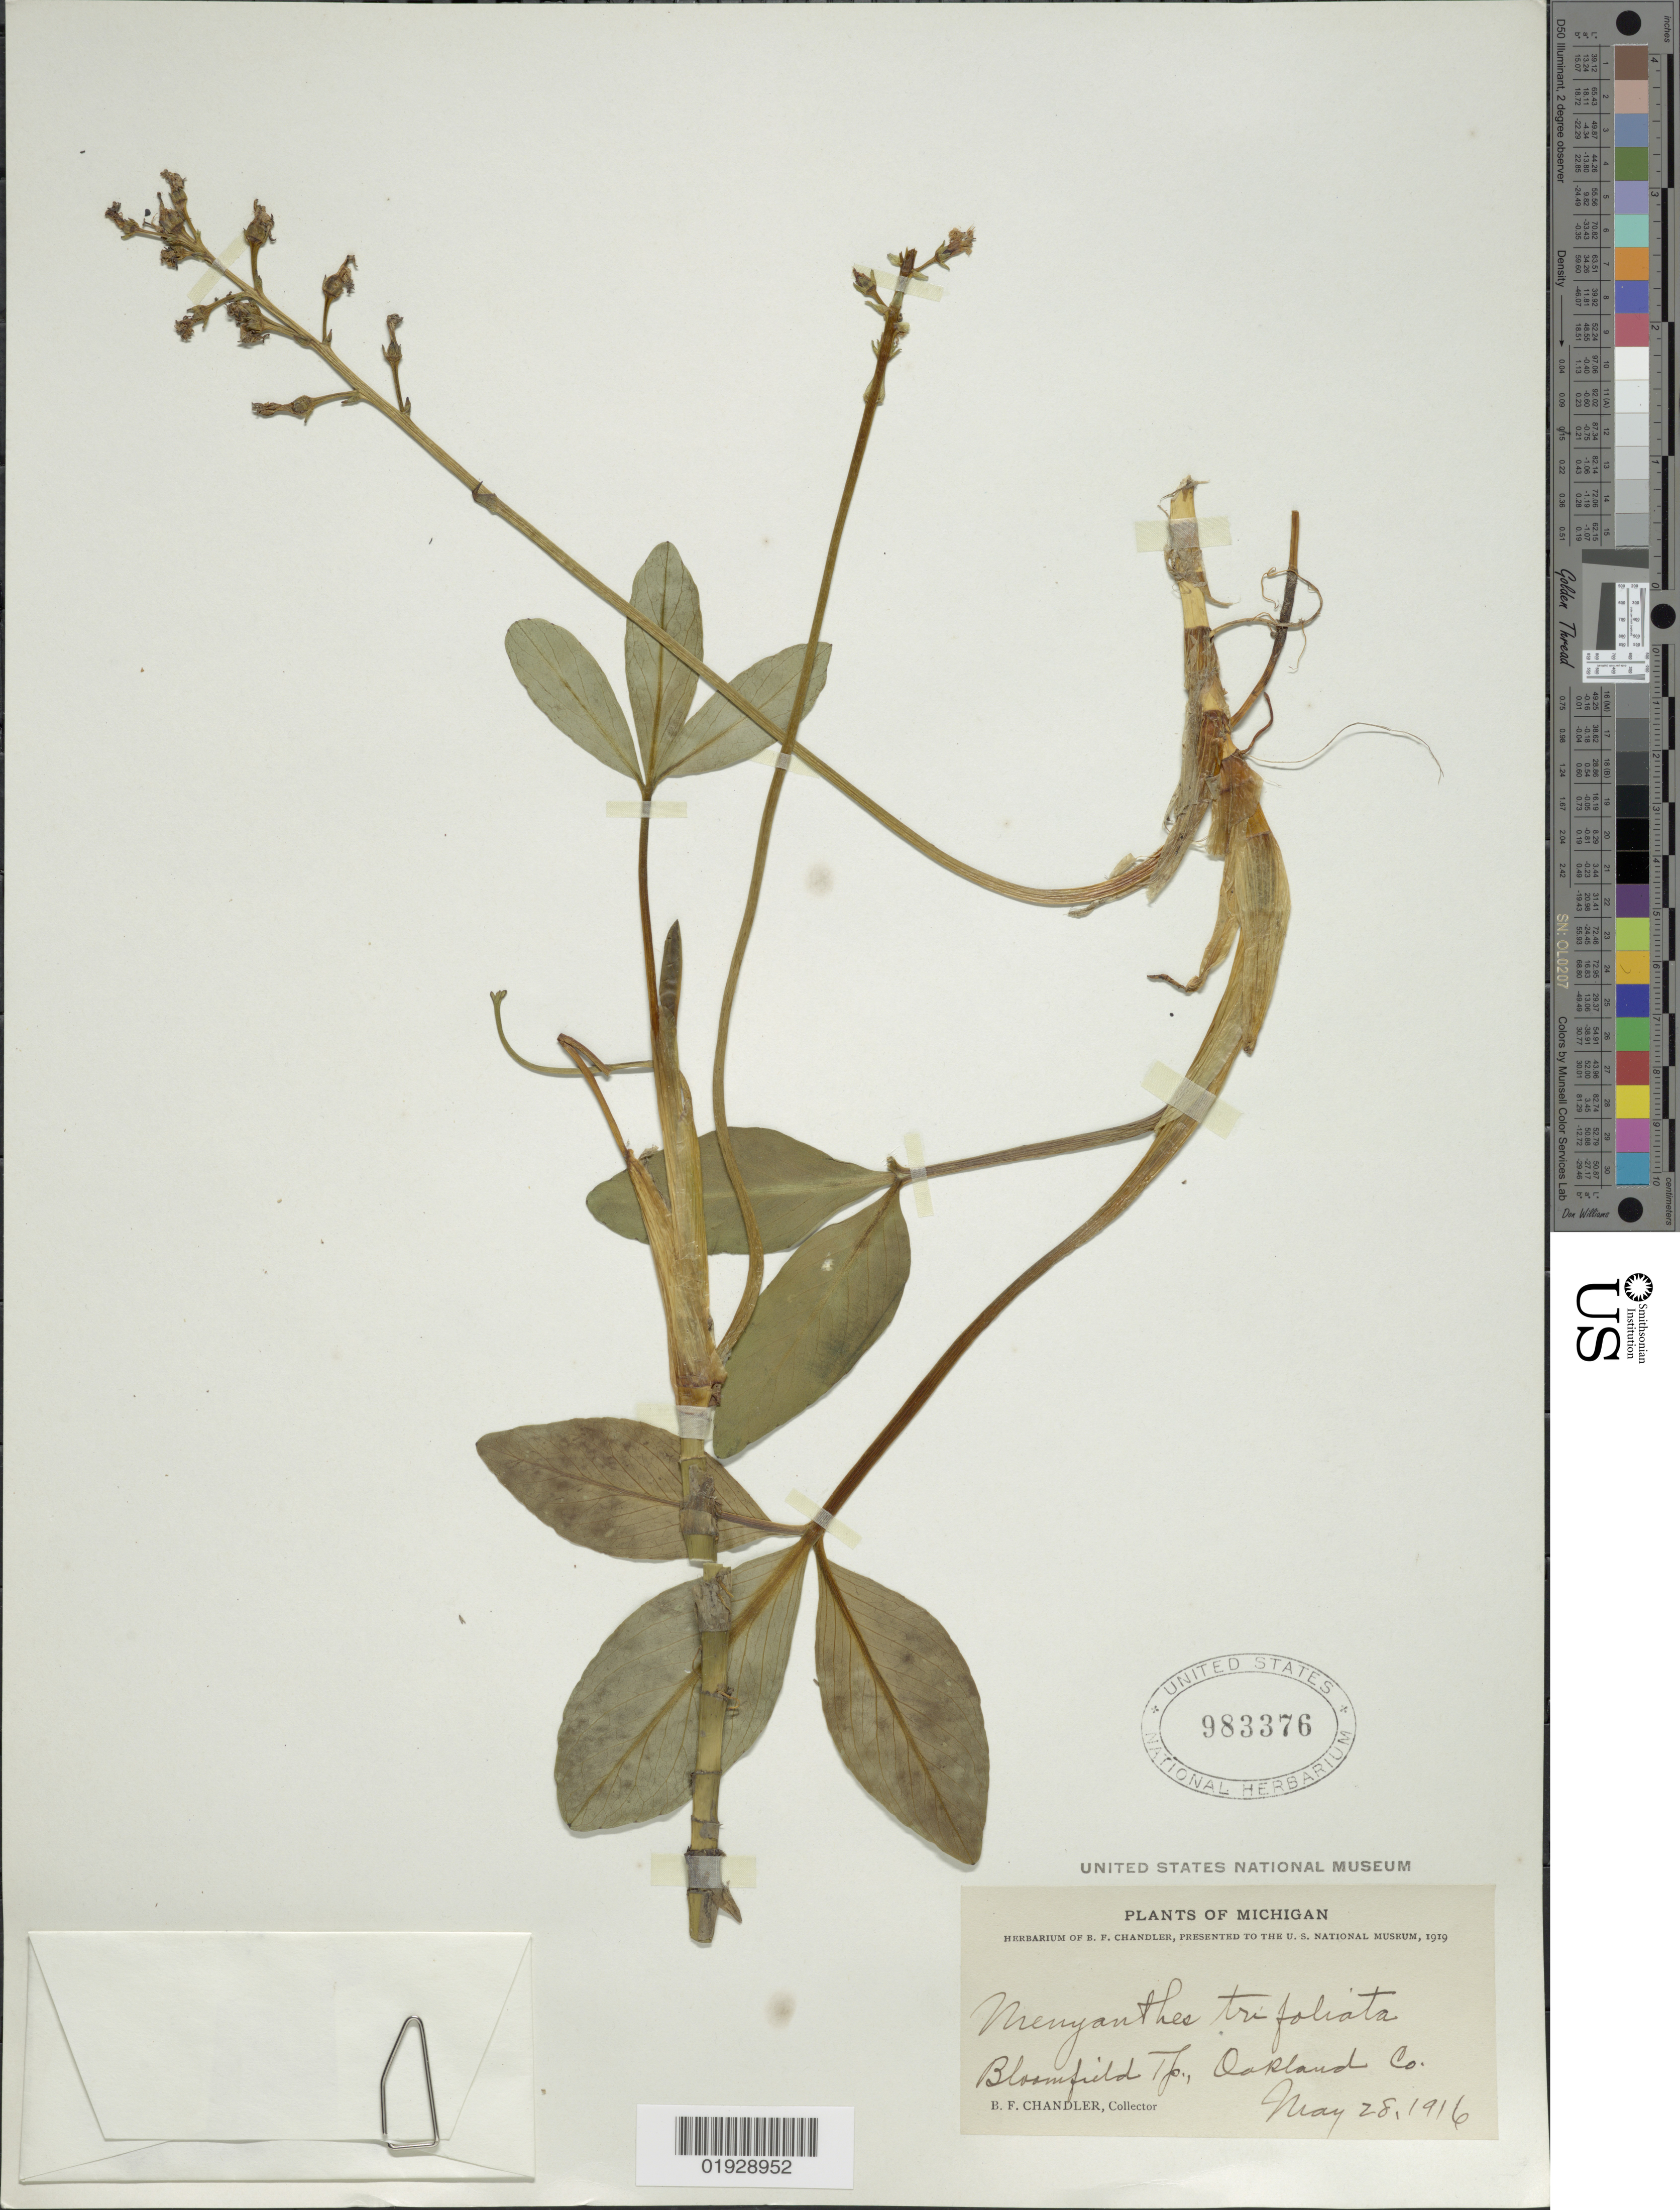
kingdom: Plantae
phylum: Tracheophyta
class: Magnoliopsida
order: Asterales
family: Menyanthaceae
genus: Menyanthes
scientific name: Menyanthes trifoliata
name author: L.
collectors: B. F. Chandler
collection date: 1916-05-28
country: United States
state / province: Michigan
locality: Bloomfield Tp., Oakland Co.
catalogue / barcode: US 983376